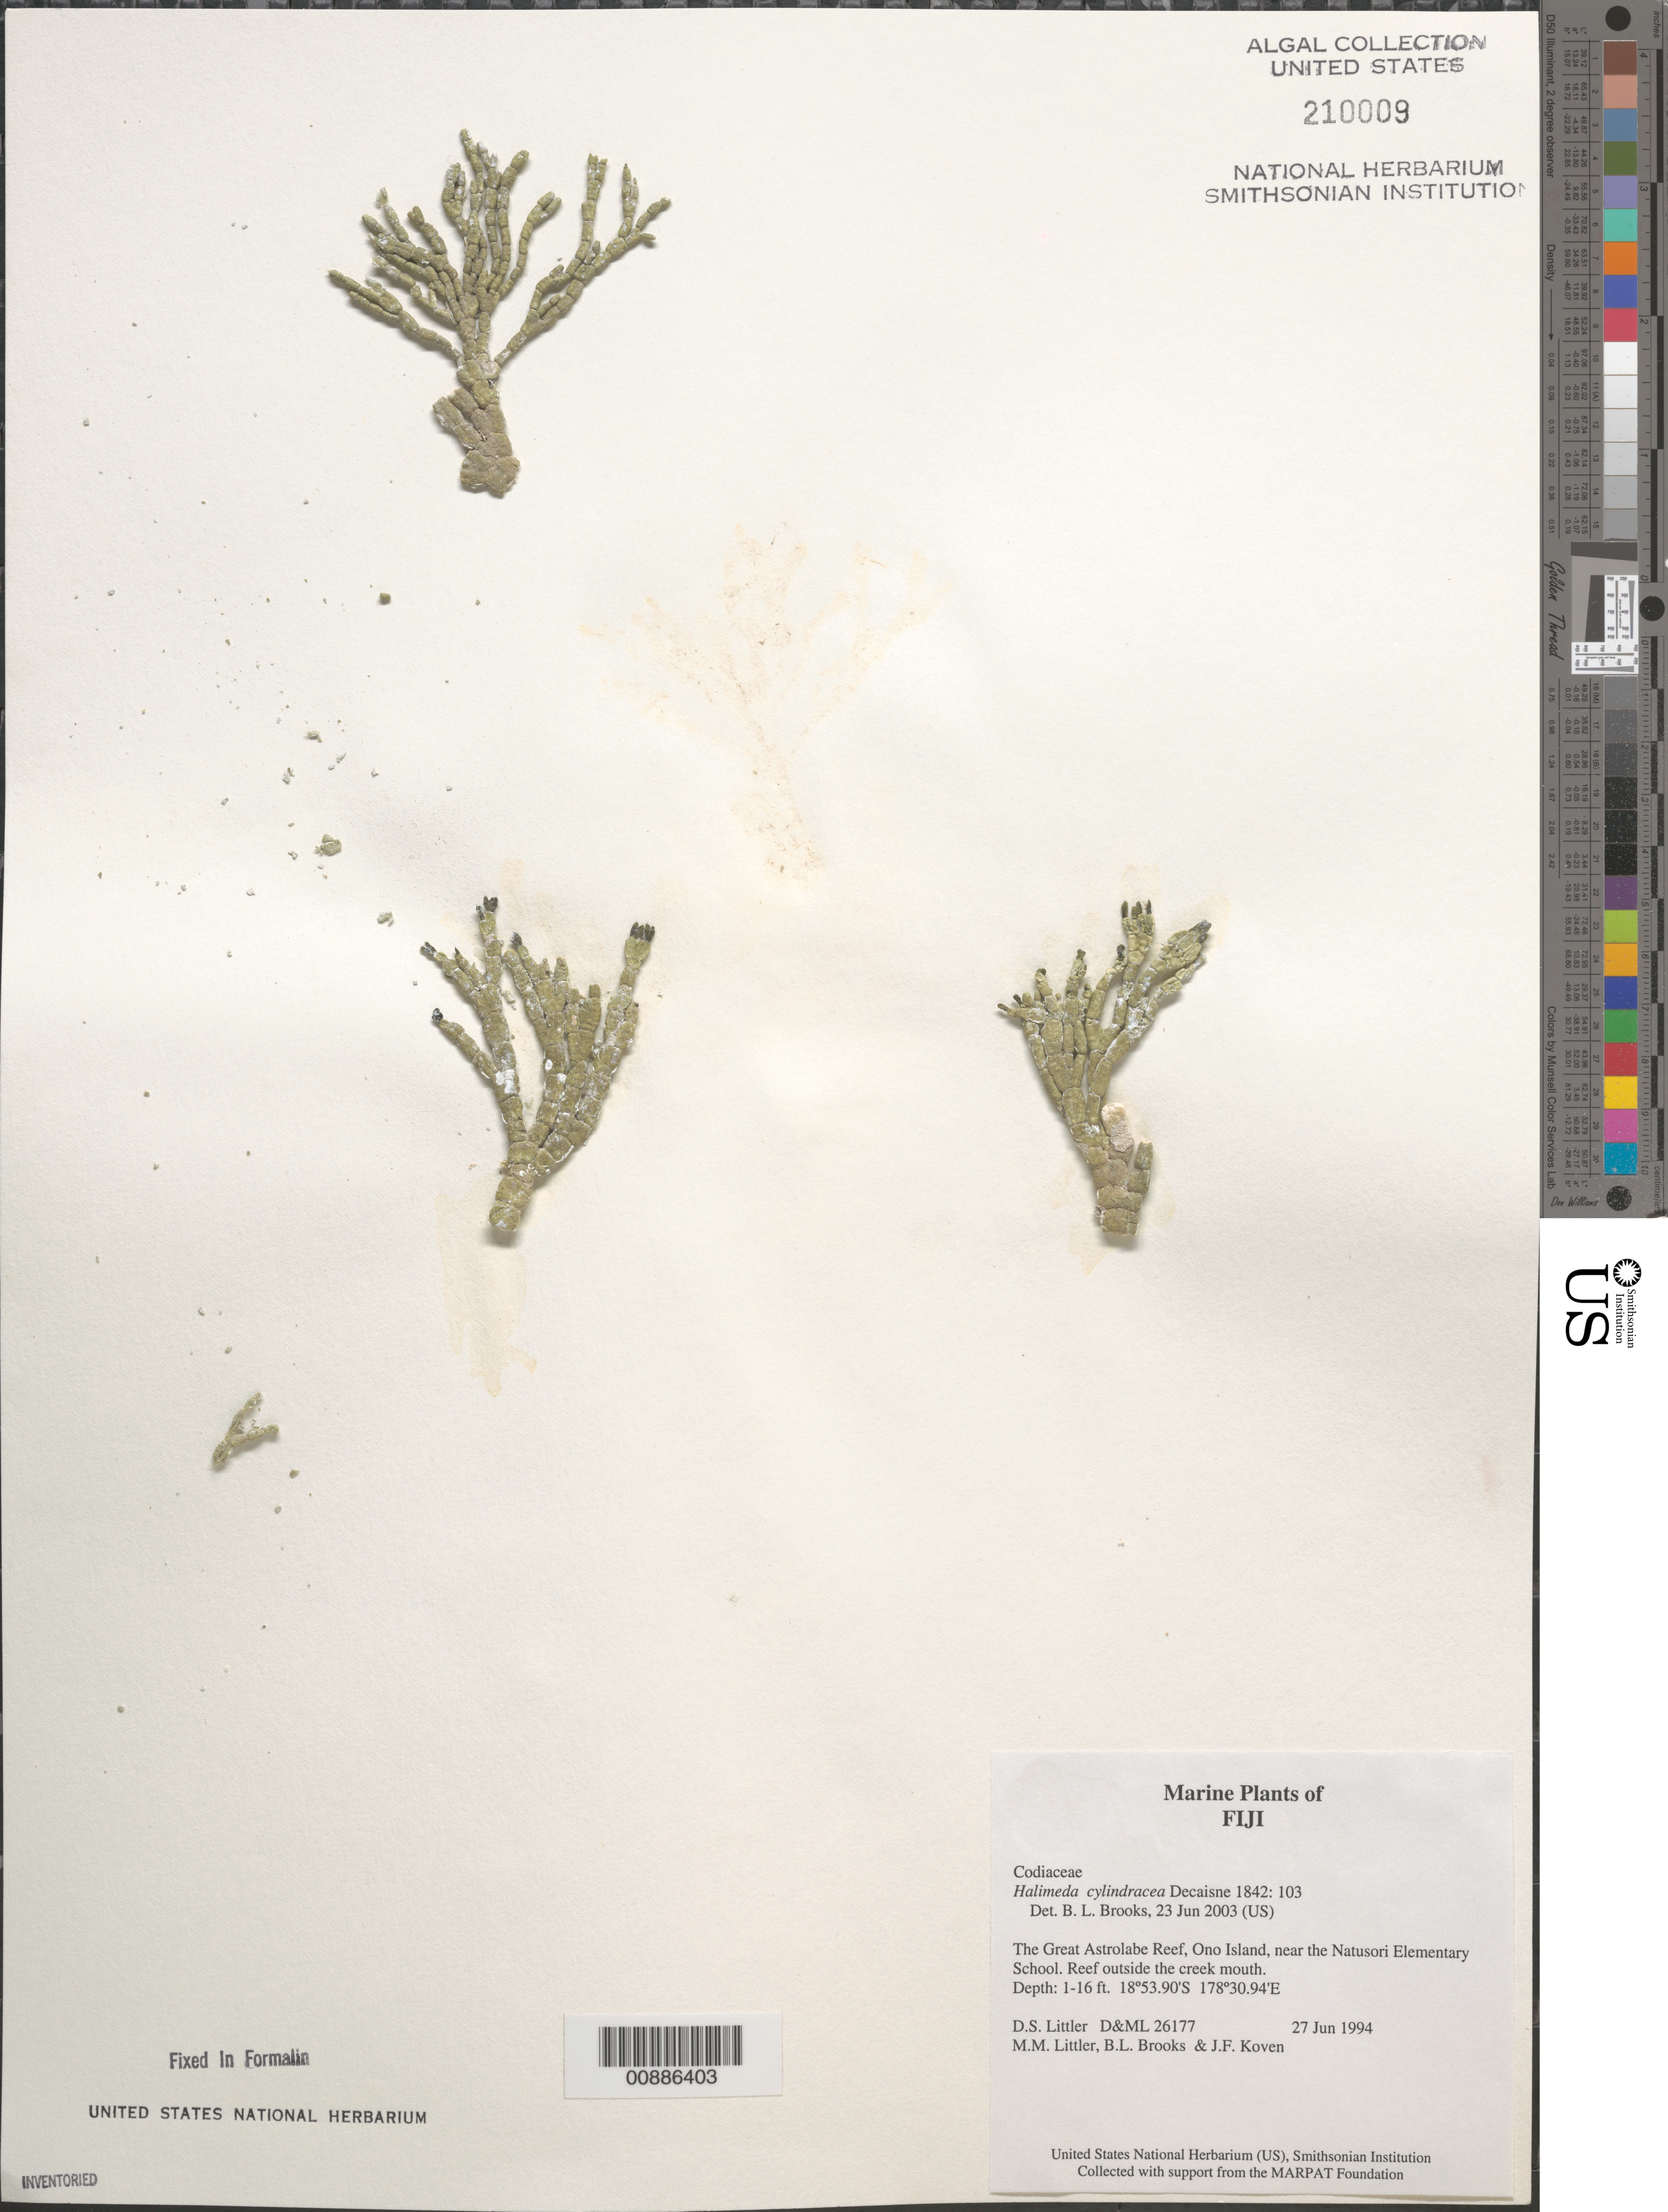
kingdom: Plantae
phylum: Chlorophyta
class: Ulvophyceae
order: Bryopsidales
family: Halimedaceae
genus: Halimeda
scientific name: Halimeda cylindracea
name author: Decne.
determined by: Brooks, B. L., (BOT), Smithsonian Institution - National Museum of Natural History (UNITED STATES)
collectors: D. S. Littler, M. M. Littler, B. Brooks & J. Koven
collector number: D&ML 26177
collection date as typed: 27 Jun 1994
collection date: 1994-06-27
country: Fiji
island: Ono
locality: Great Astrolabe Reef, near Natusori Elementary School, reef outside the creek mouth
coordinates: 18 53.90'S, 178 30.94'E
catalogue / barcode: US 210009